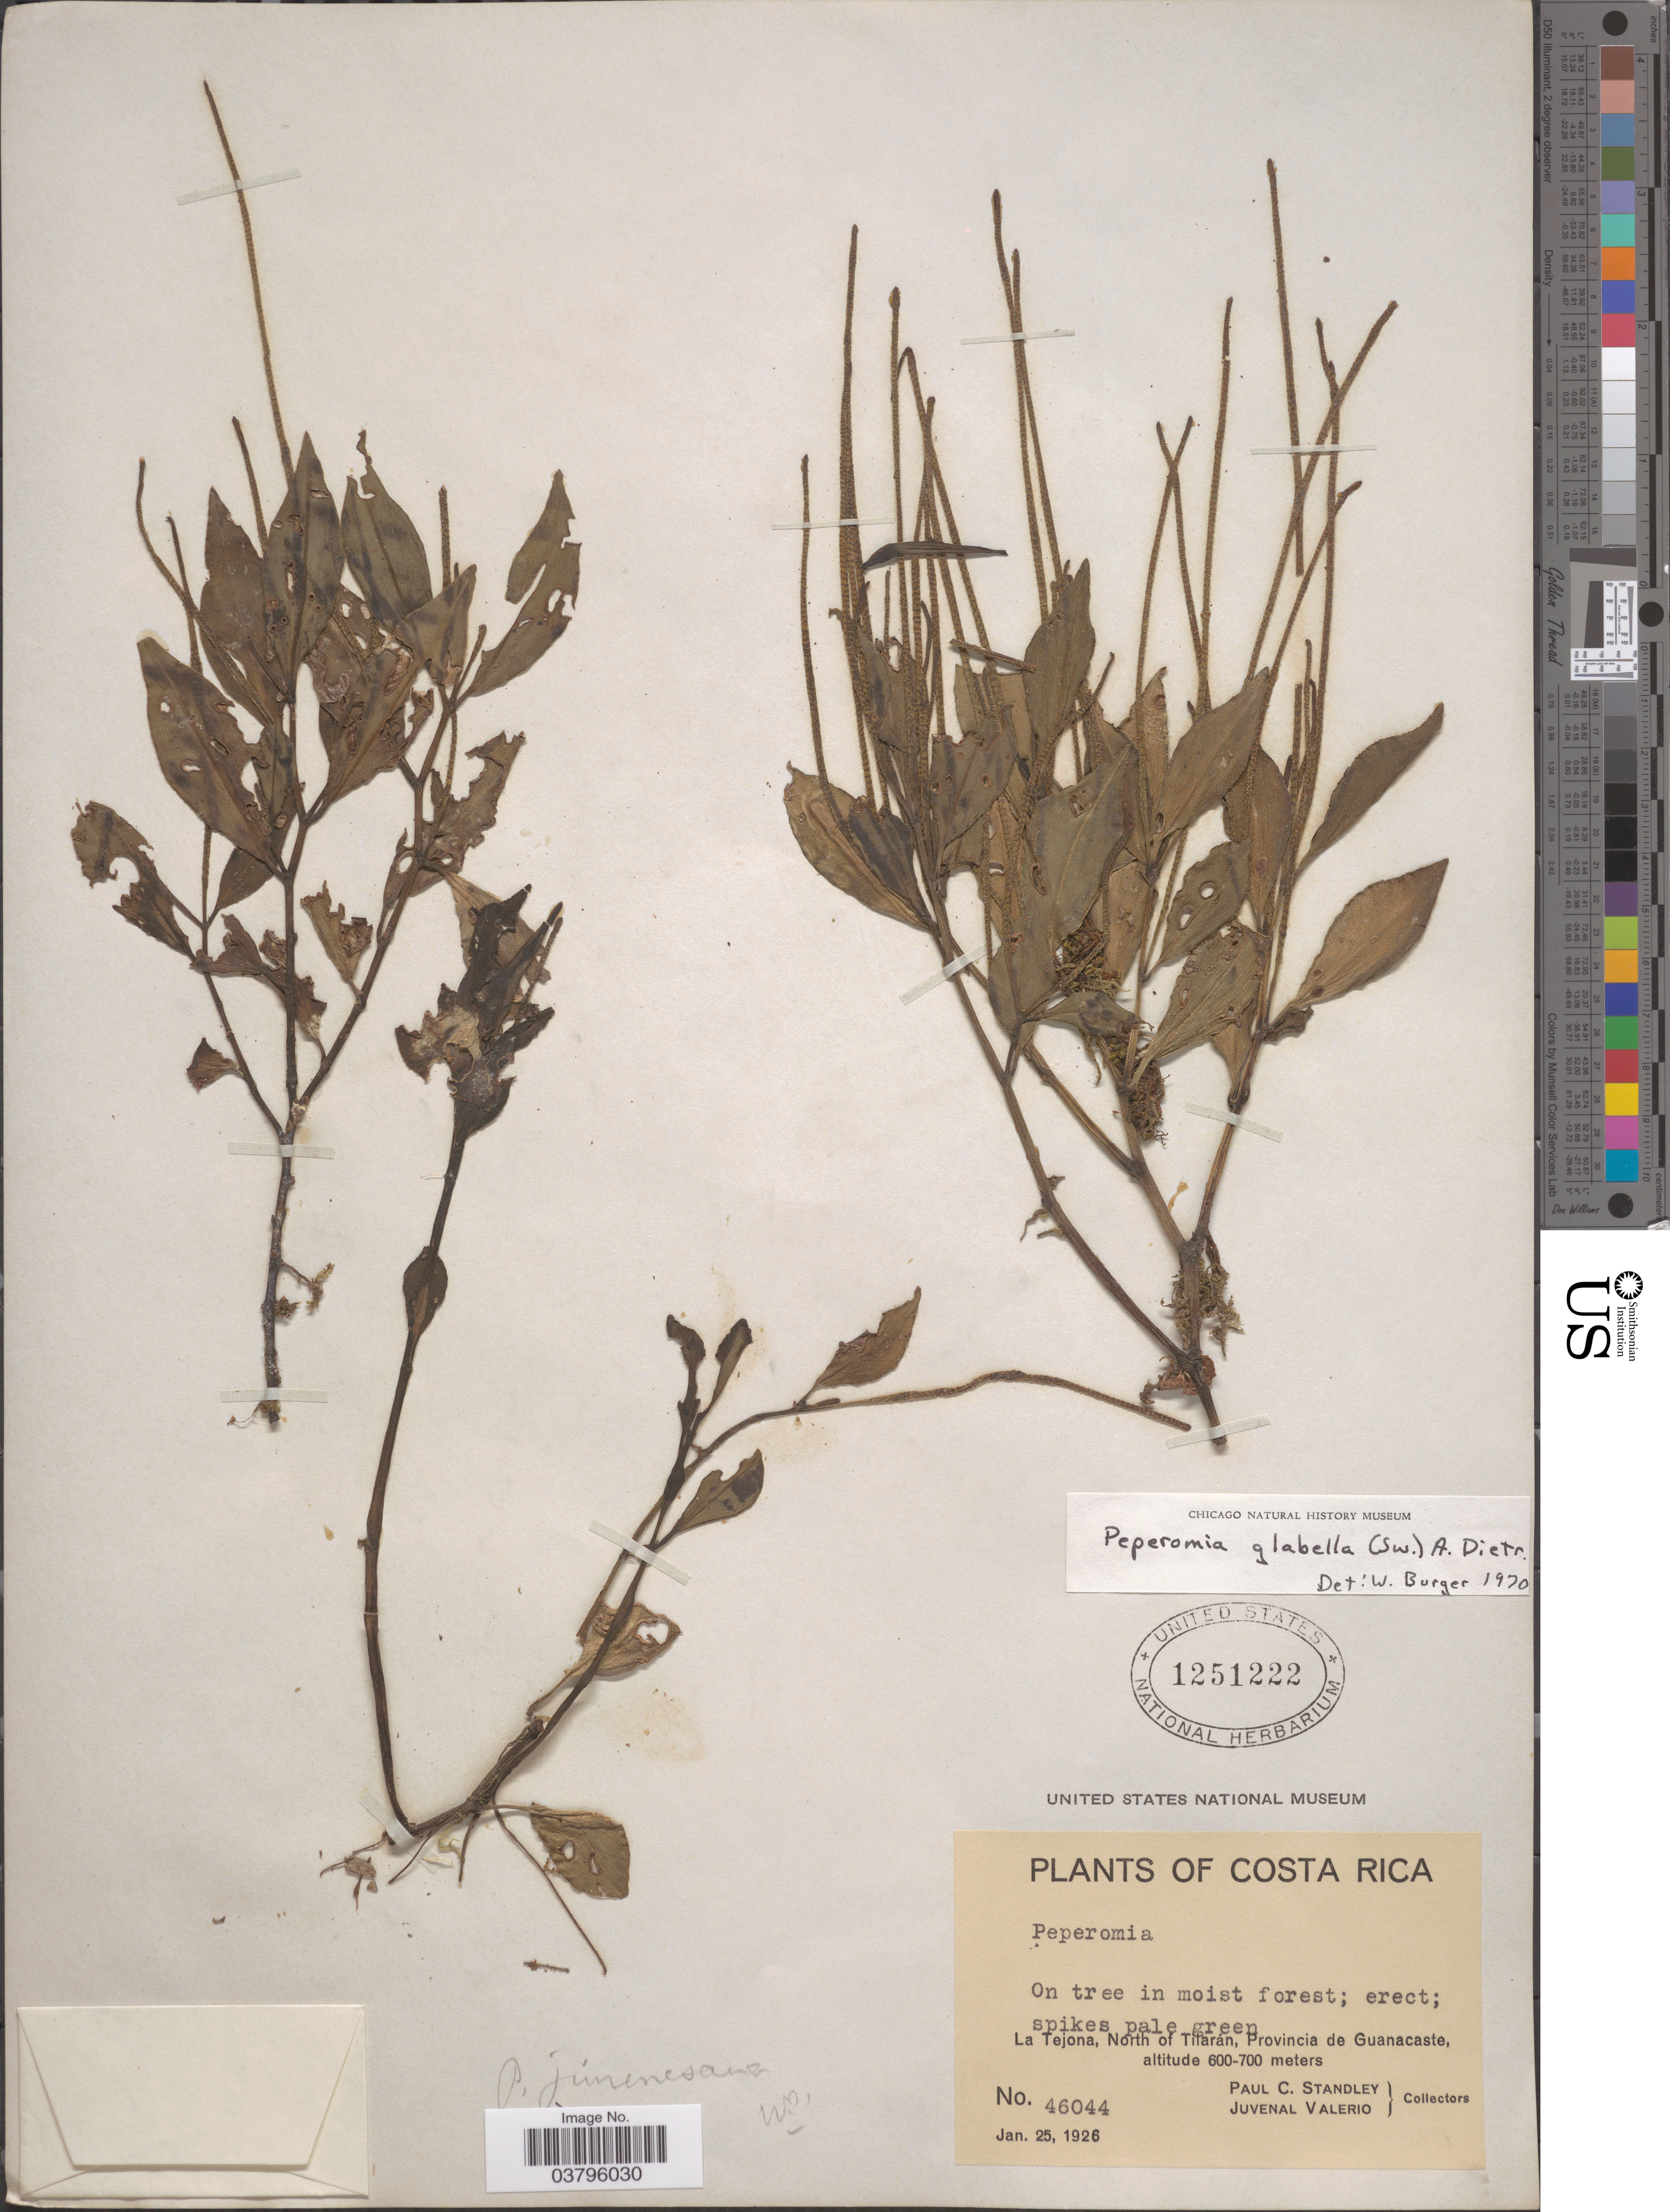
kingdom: Plantae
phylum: Tracheophyta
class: Magnoliopsida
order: Piperales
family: Piperaceae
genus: Peperomia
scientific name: Peperomia san-felipensis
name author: C. DC.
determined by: Jiménez, José Estaban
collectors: P. C. Standley & J. Valerio R.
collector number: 46044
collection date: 1926-01-25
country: Costa Rica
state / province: Guanacaste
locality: La Tejona, North of Tilarán.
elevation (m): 600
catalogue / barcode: US 1251222